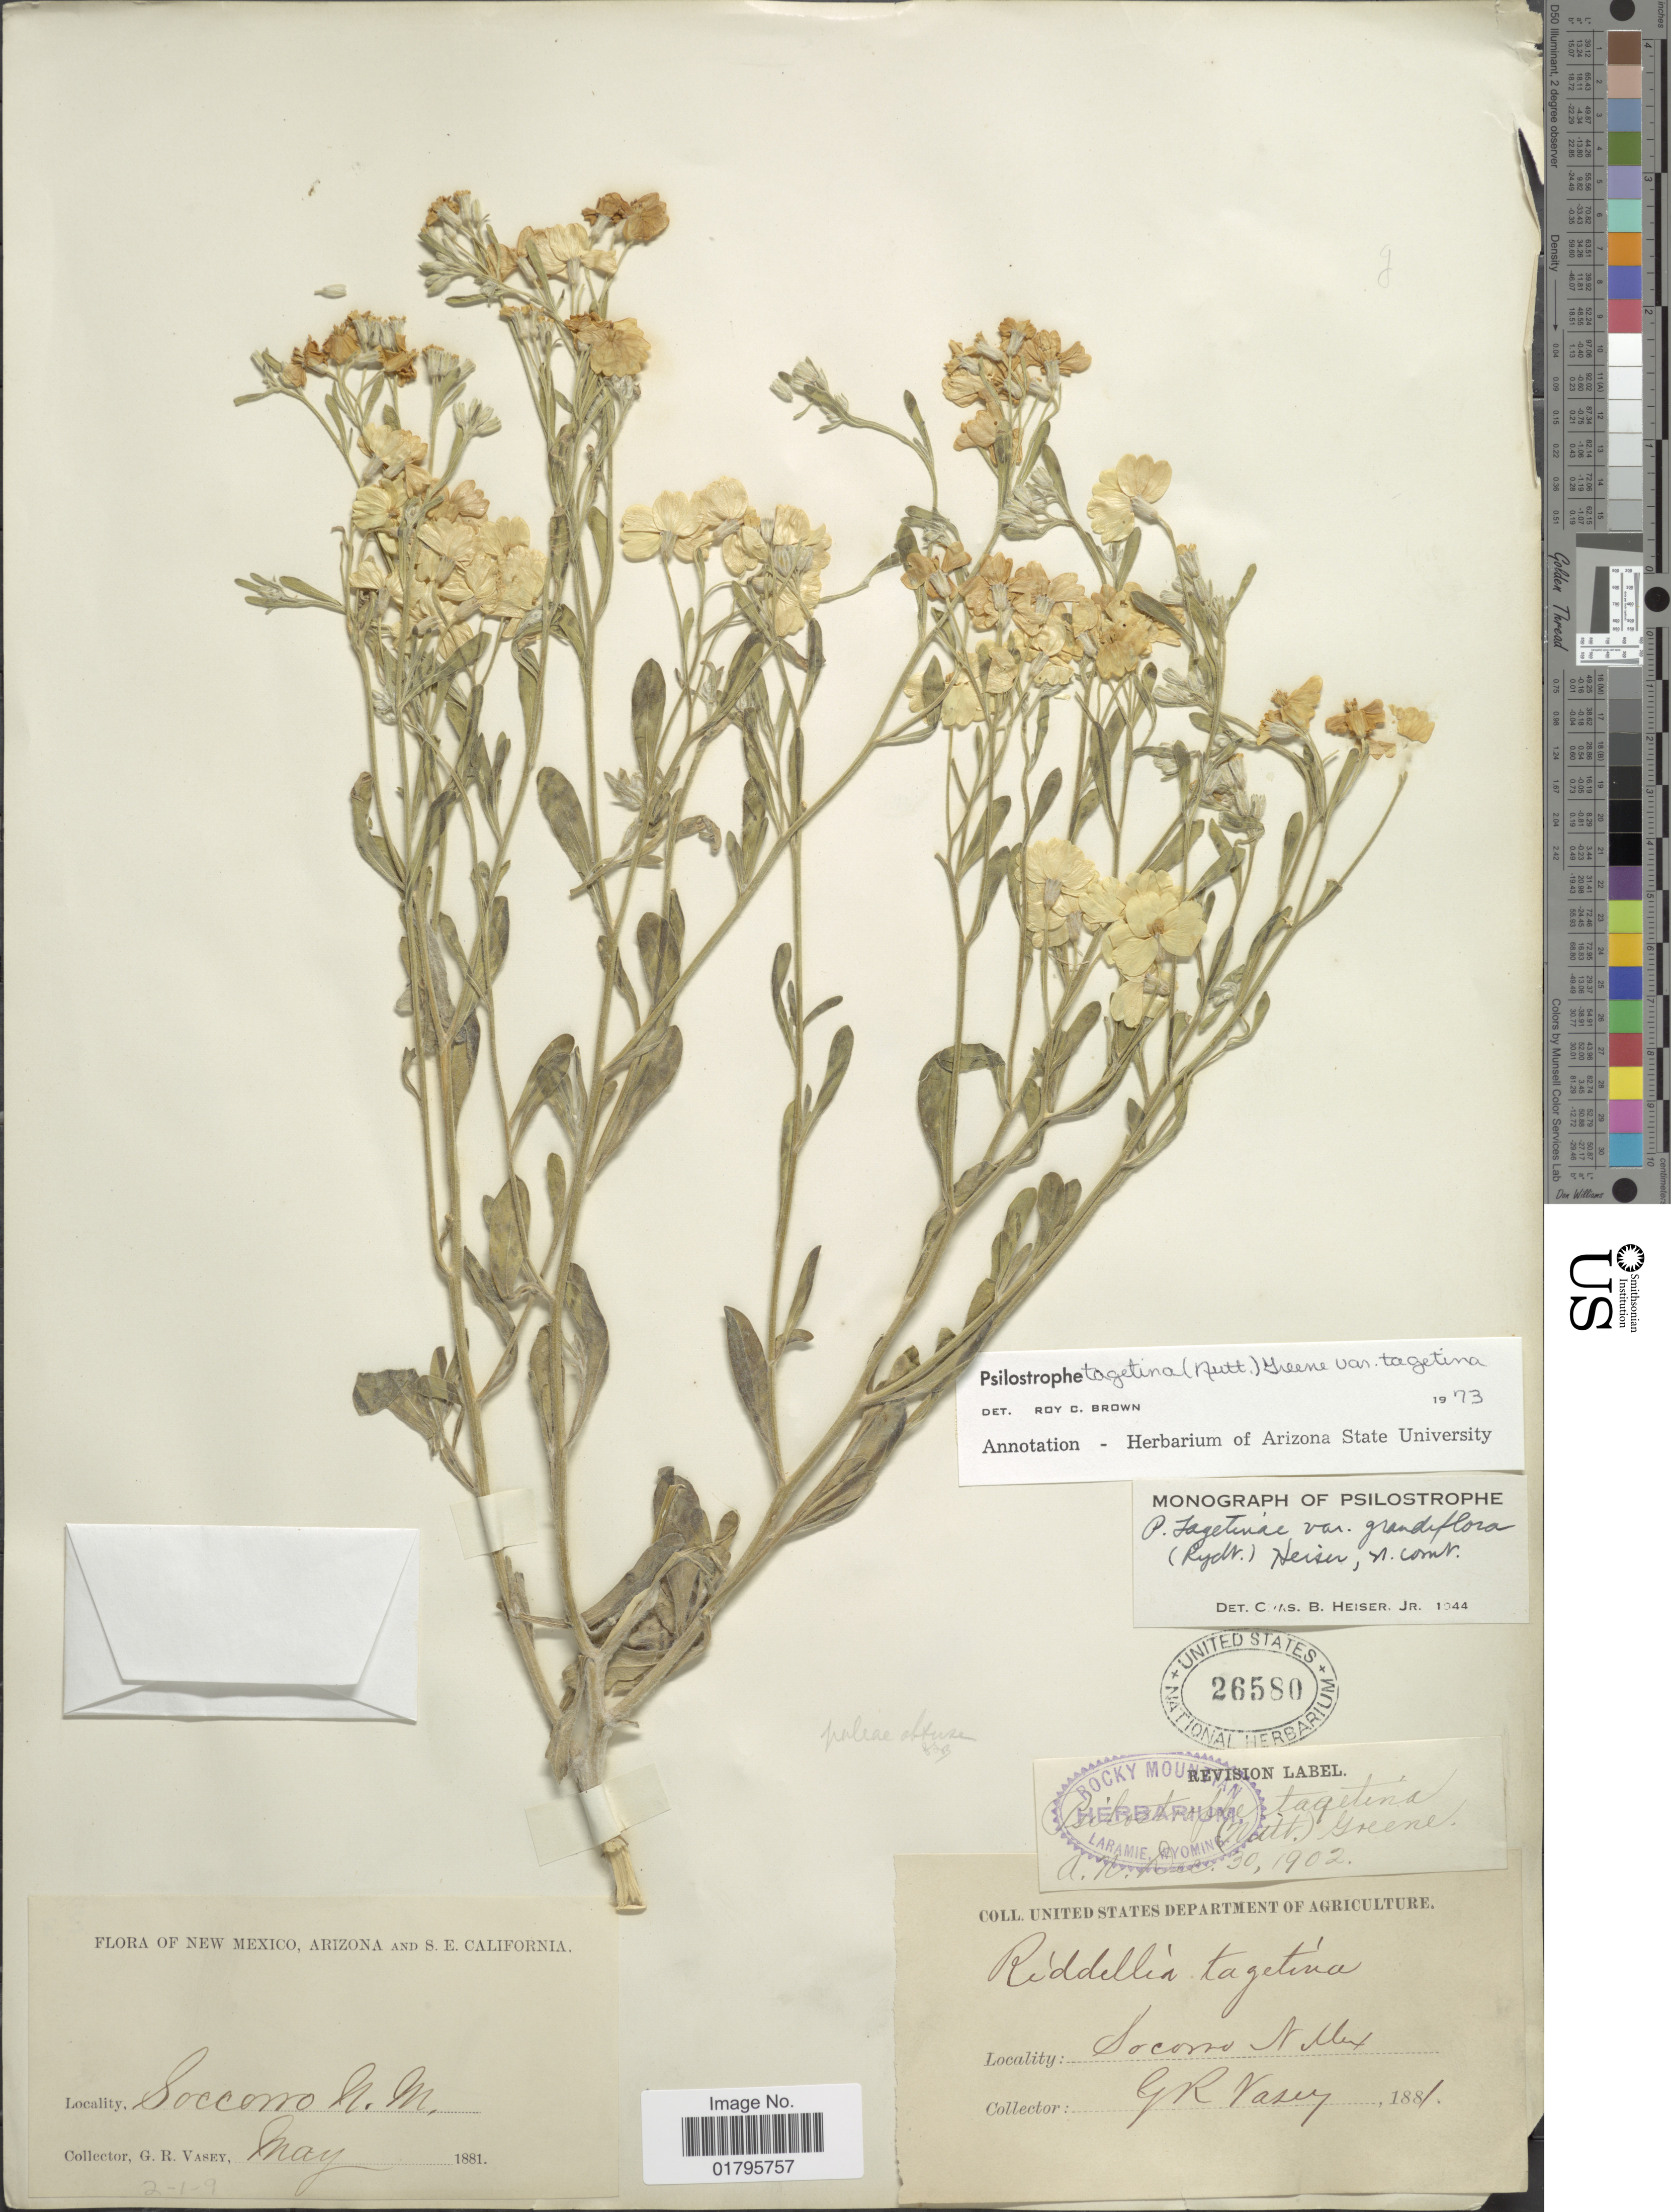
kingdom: Plantae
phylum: Tracheophyta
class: Magnoliopsida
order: Asterales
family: Asteraceae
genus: Psilostrophe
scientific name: Psilostrophe tagetina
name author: (Nutt.) Greene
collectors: G. R. Vasey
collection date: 1881-05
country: United States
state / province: New Mexico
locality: Soccorro N.M.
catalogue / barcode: US 26580